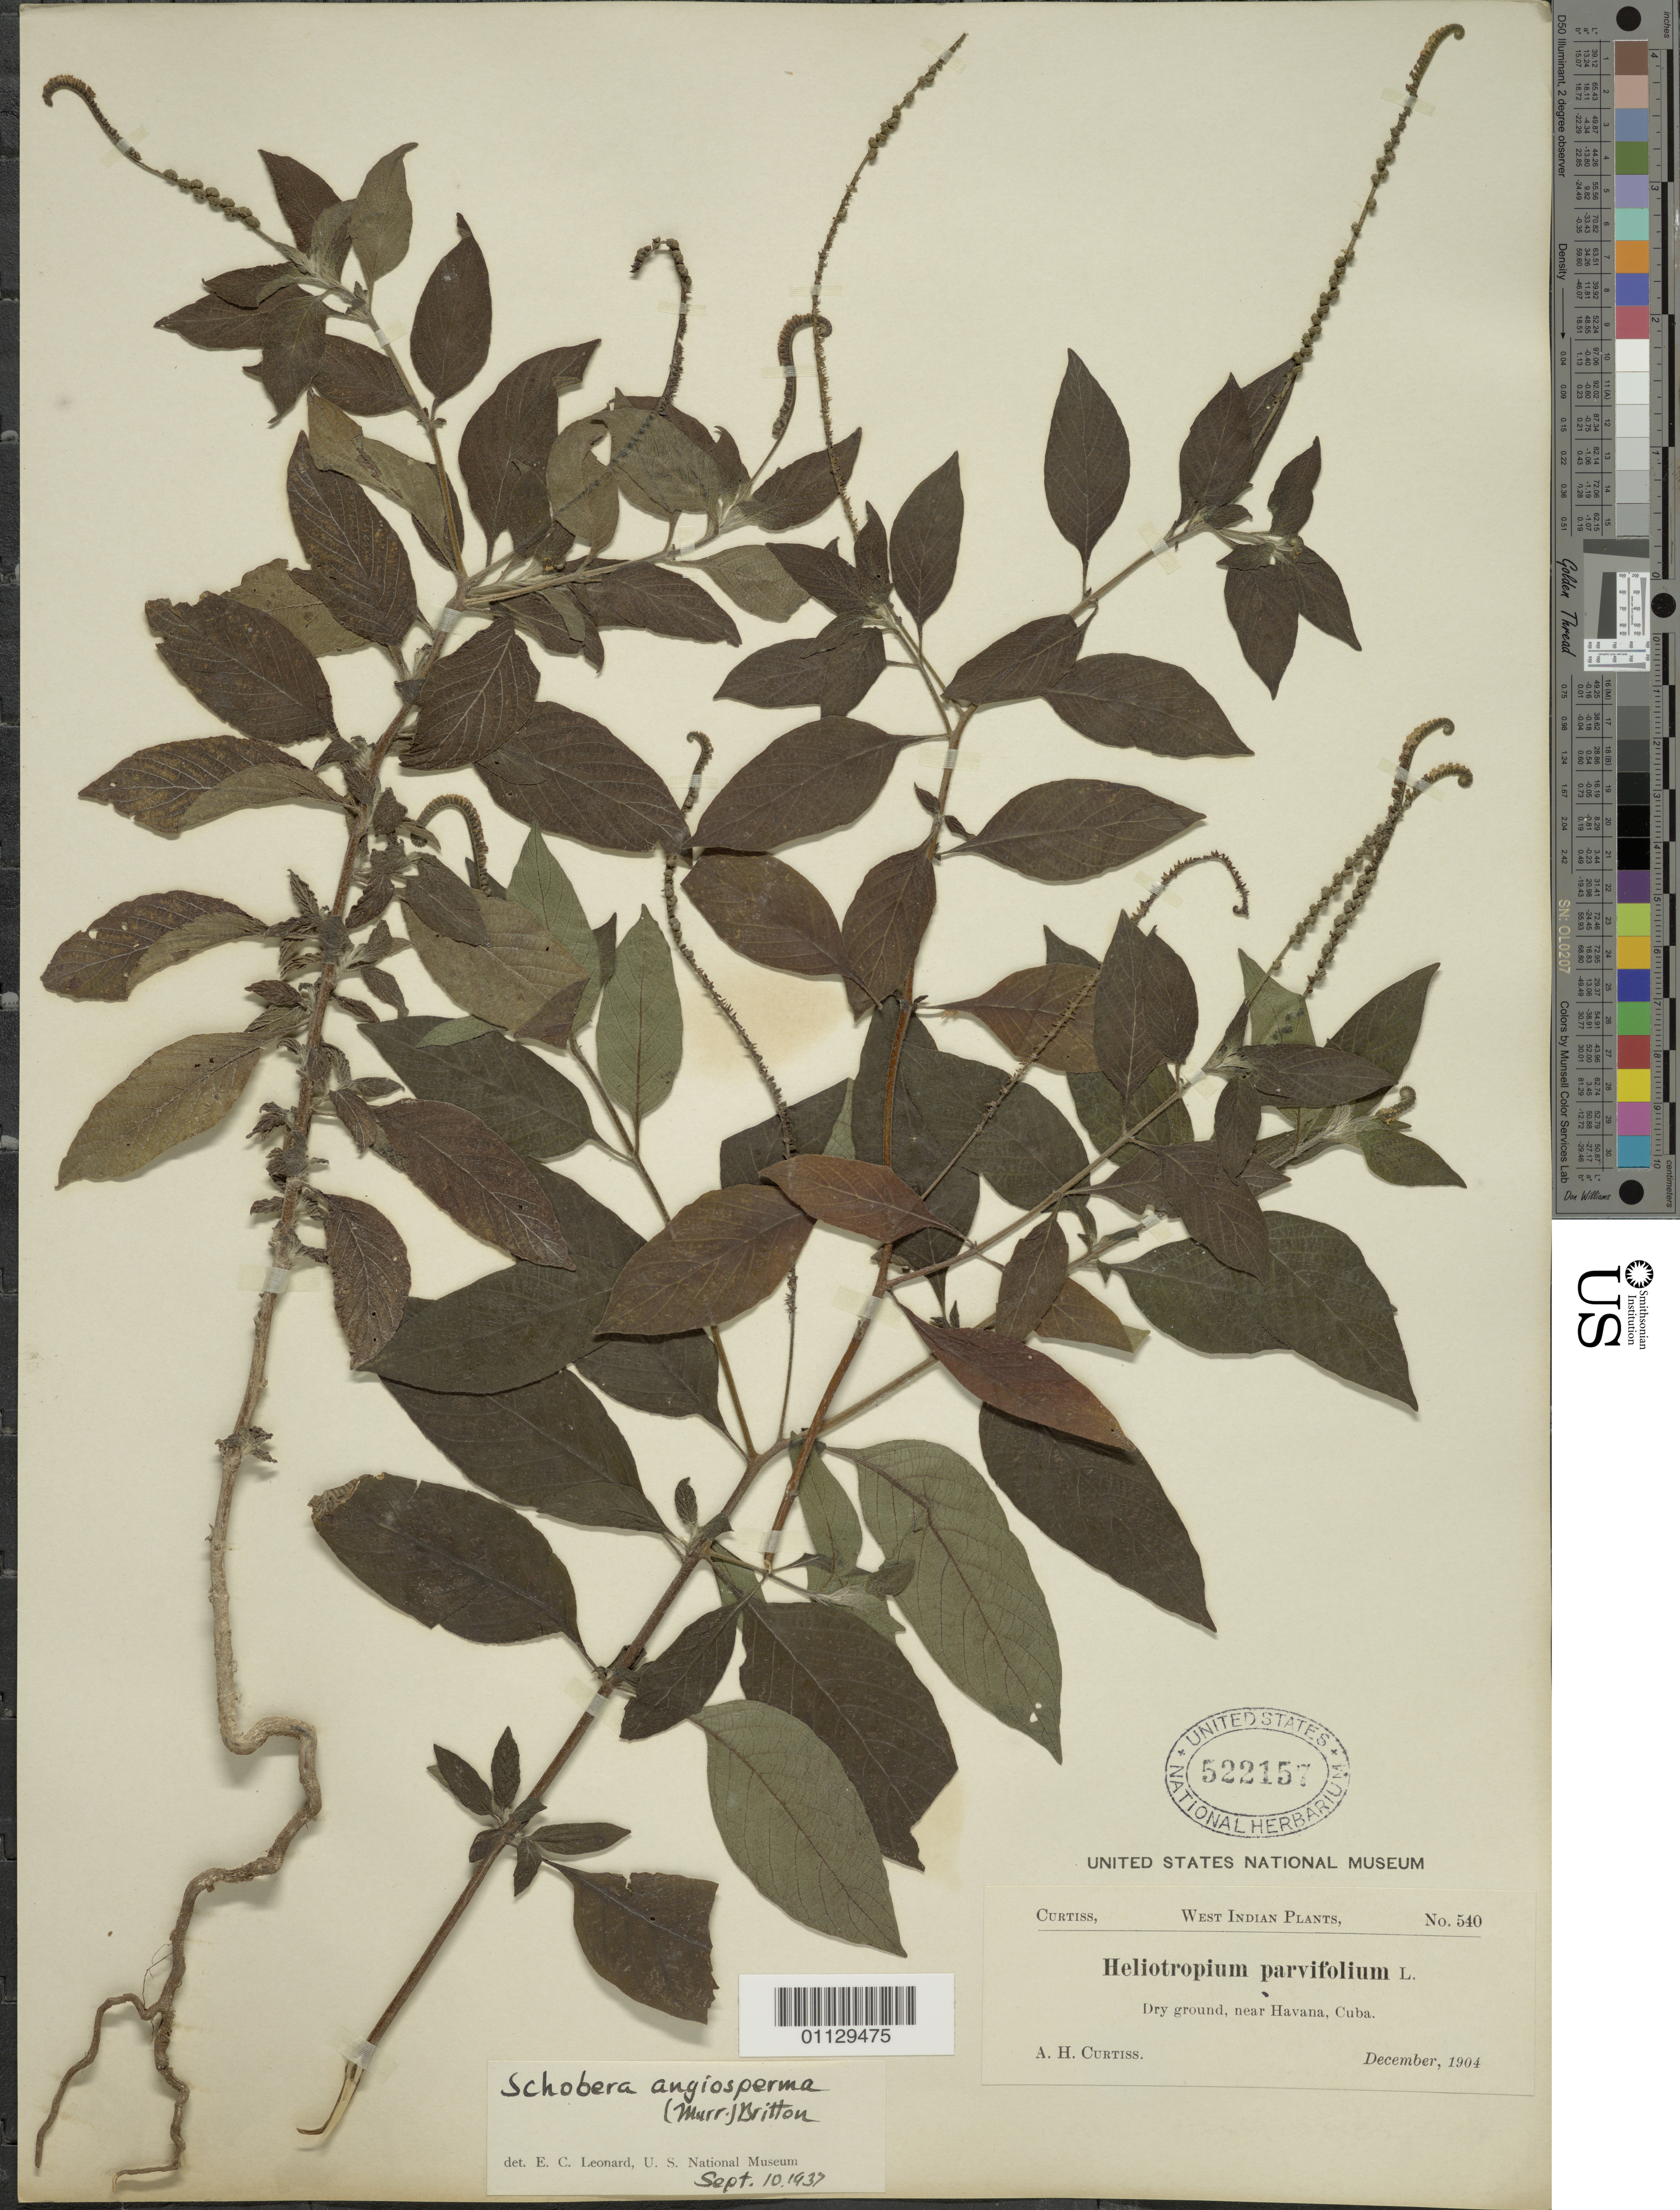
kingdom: Plantae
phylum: Tracheophyta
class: Magnoliopsida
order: Boraginales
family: Heliotropiaceae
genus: Heliotropium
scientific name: Heliotropium parviflorum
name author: L.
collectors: A. H. Curtiss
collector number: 540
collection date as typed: Dec 1904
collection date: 1904-12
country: Cuba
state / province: La Habana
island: Cuba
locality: Dry ground near Havana, Cuba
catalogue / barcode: US 522157